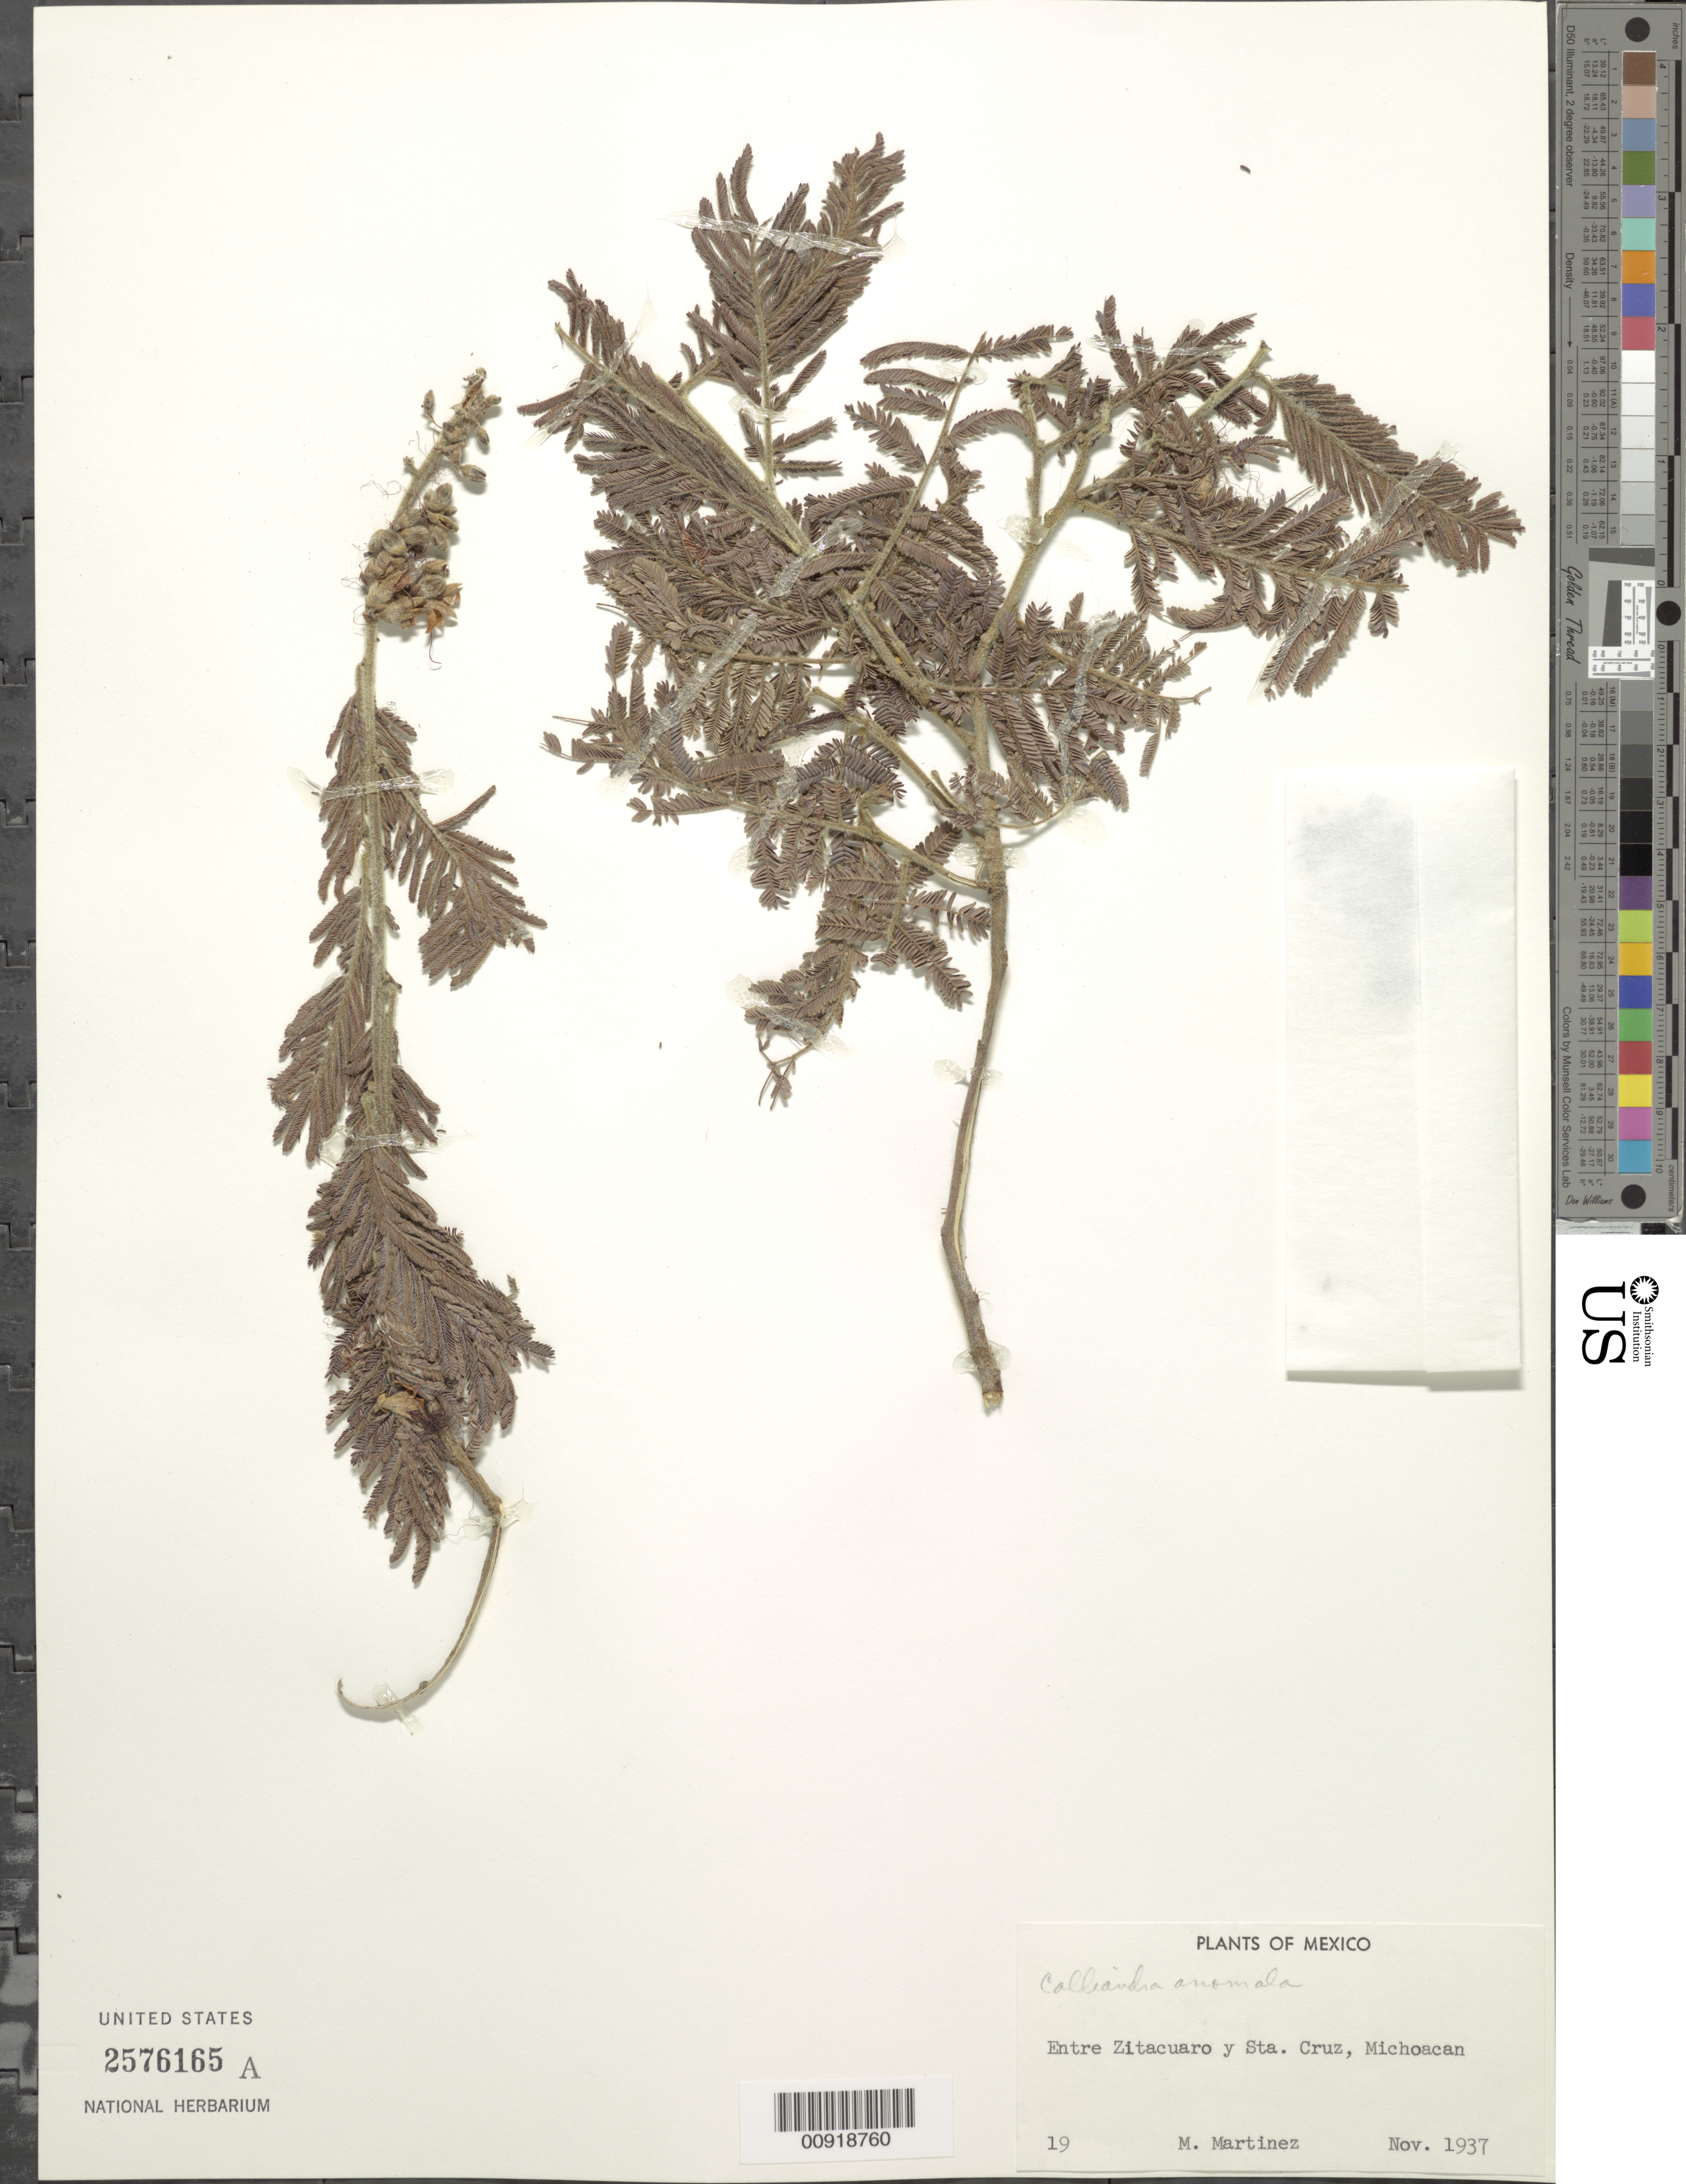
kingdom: Plantae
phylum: Tracheophyta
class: Magnoliopsida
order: Fabales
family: Fabaceae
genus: Calliandra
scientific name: Calliandra anomala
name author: (Kunth) J.F. Macbr.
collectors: M. Martinez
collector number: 19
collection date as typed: Nov 1937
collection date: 1937-11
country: Mexico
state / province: Michoacán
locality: Entre Zitacuaro y Sta, Cruz, Michoacán.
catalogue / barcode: US 2576165A